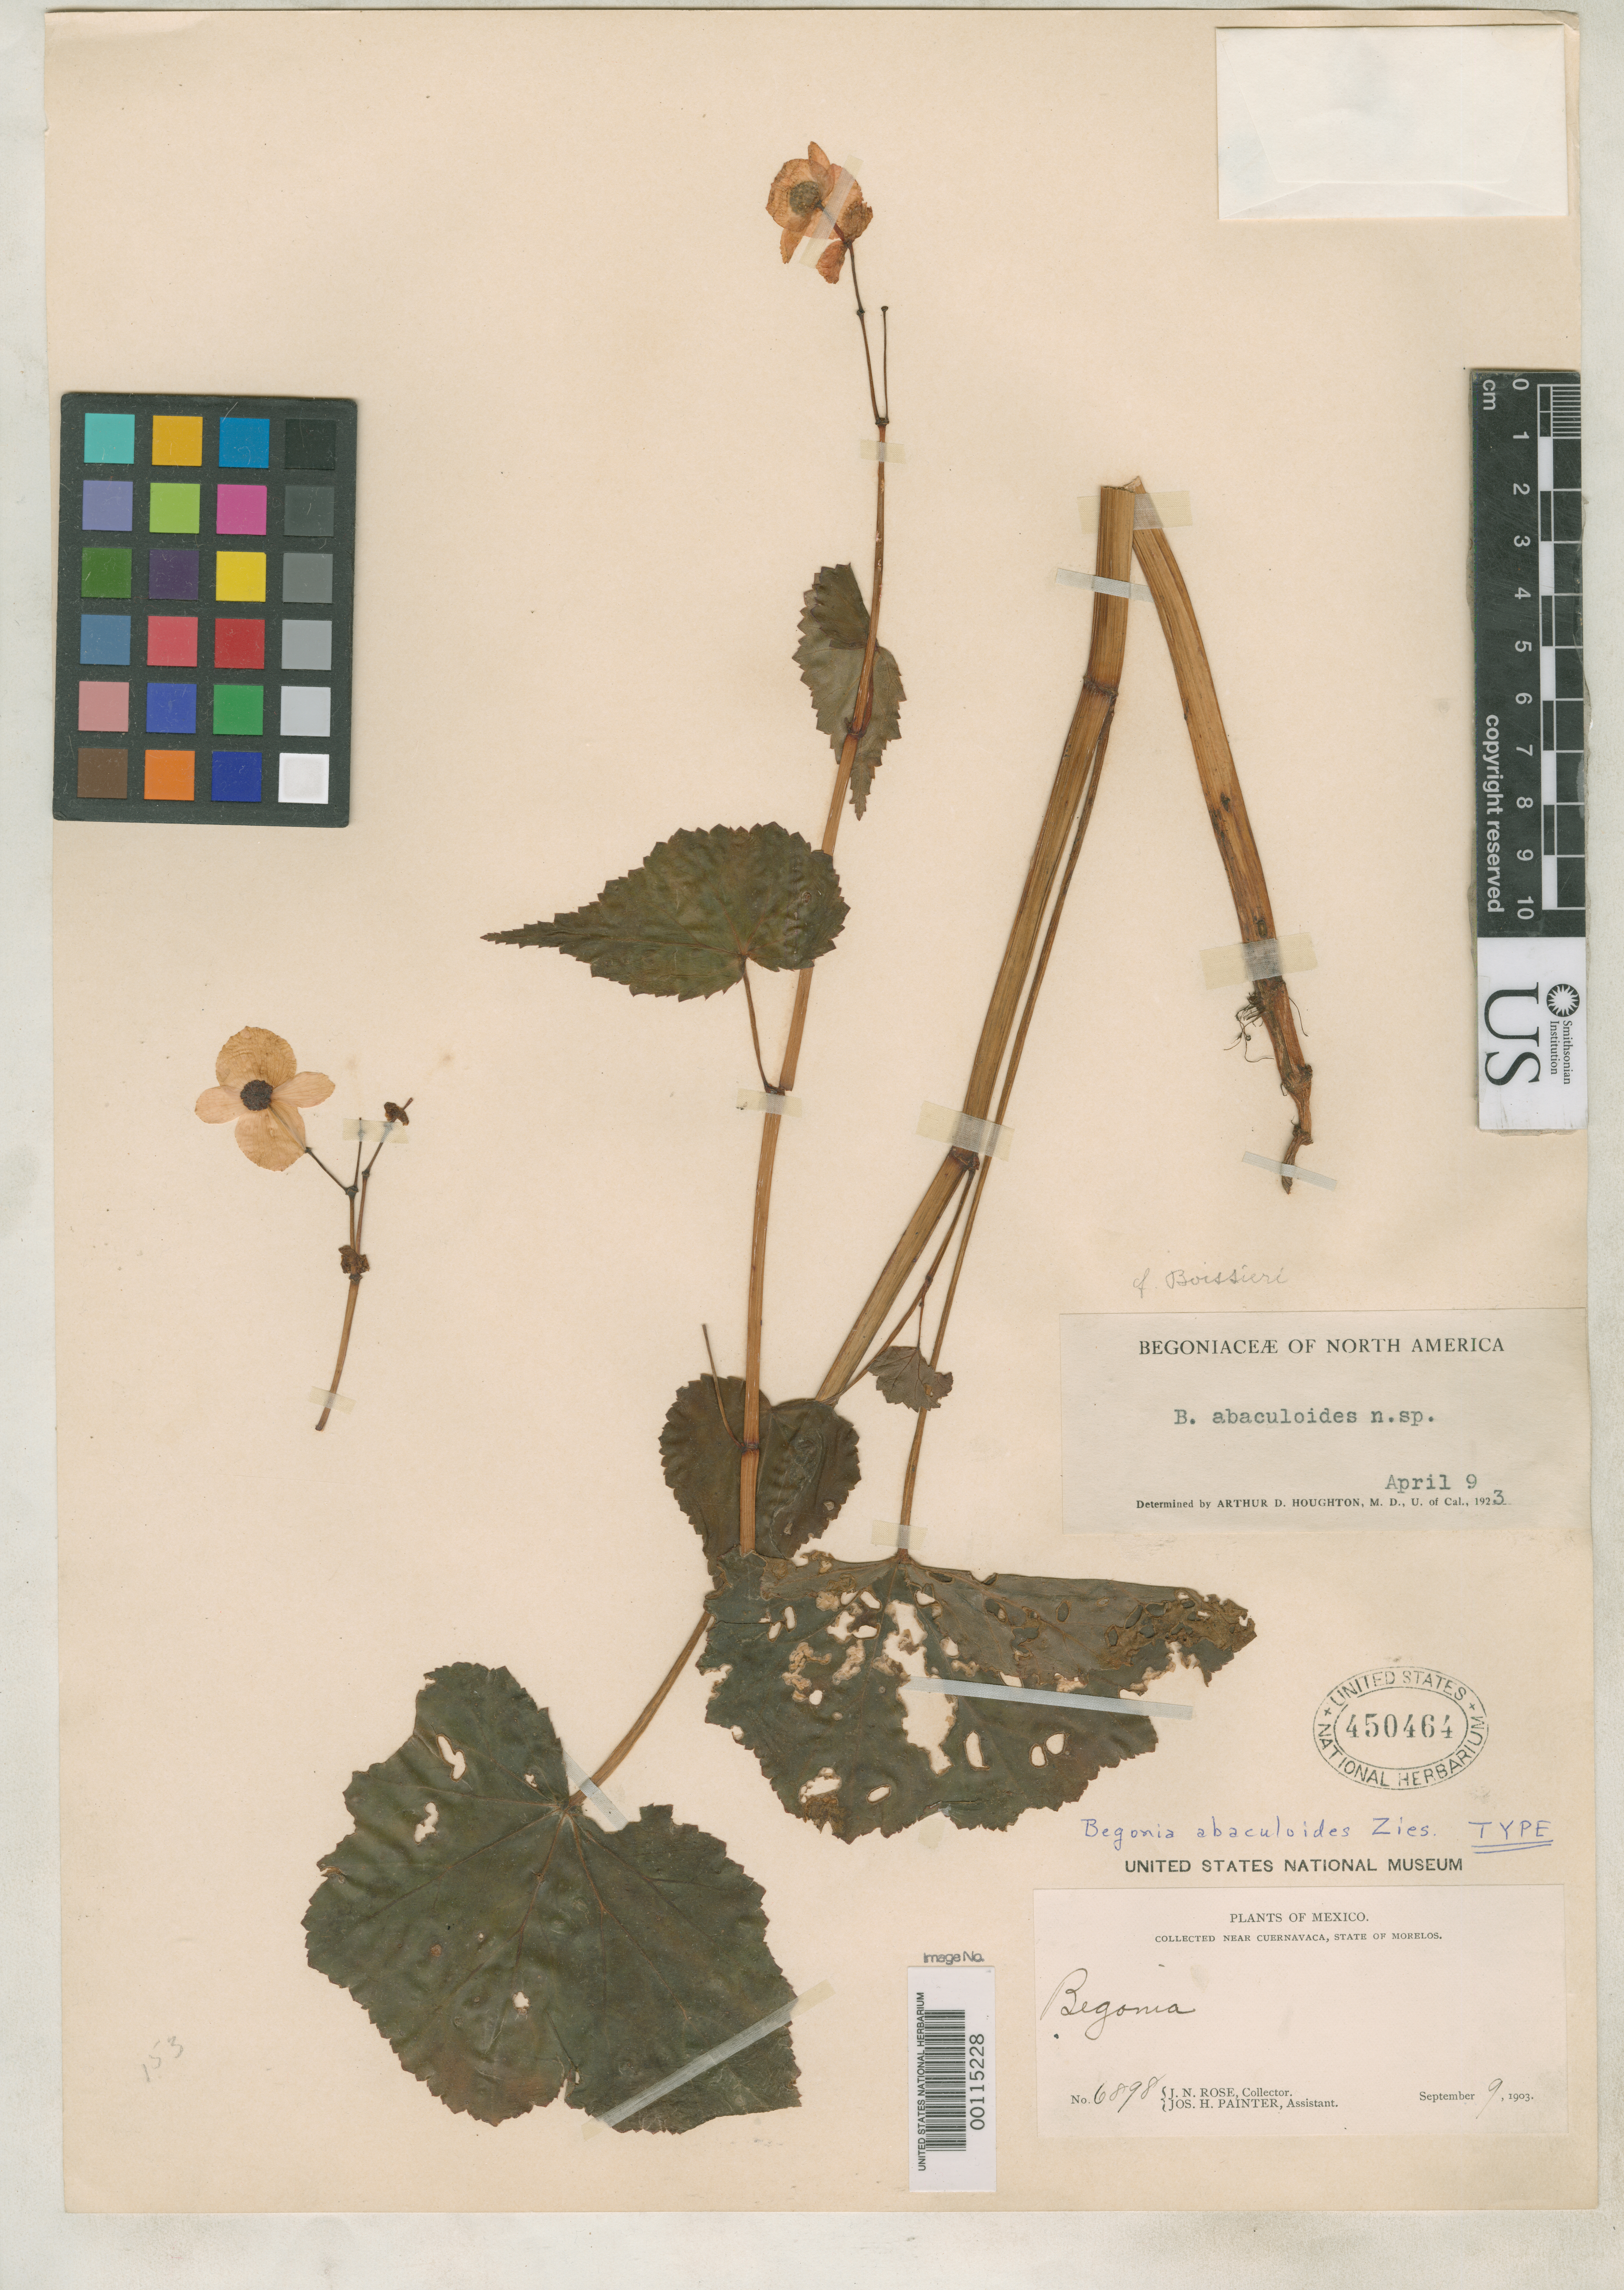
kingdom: Plantae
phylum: Tracheophyta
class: Magnoliopsida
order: Cucurbitales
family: Begoniaceae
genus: Begonia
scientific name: Begonia abaculoides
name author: Ziesenh.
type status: Holotype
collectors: J. N. Rose & J. H. Painter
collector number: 6898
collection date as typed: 09 Sep 1903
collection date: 1903-09-09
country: Mexico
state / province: Morelos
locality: Near Cuernavaca.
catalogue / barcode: US 450464